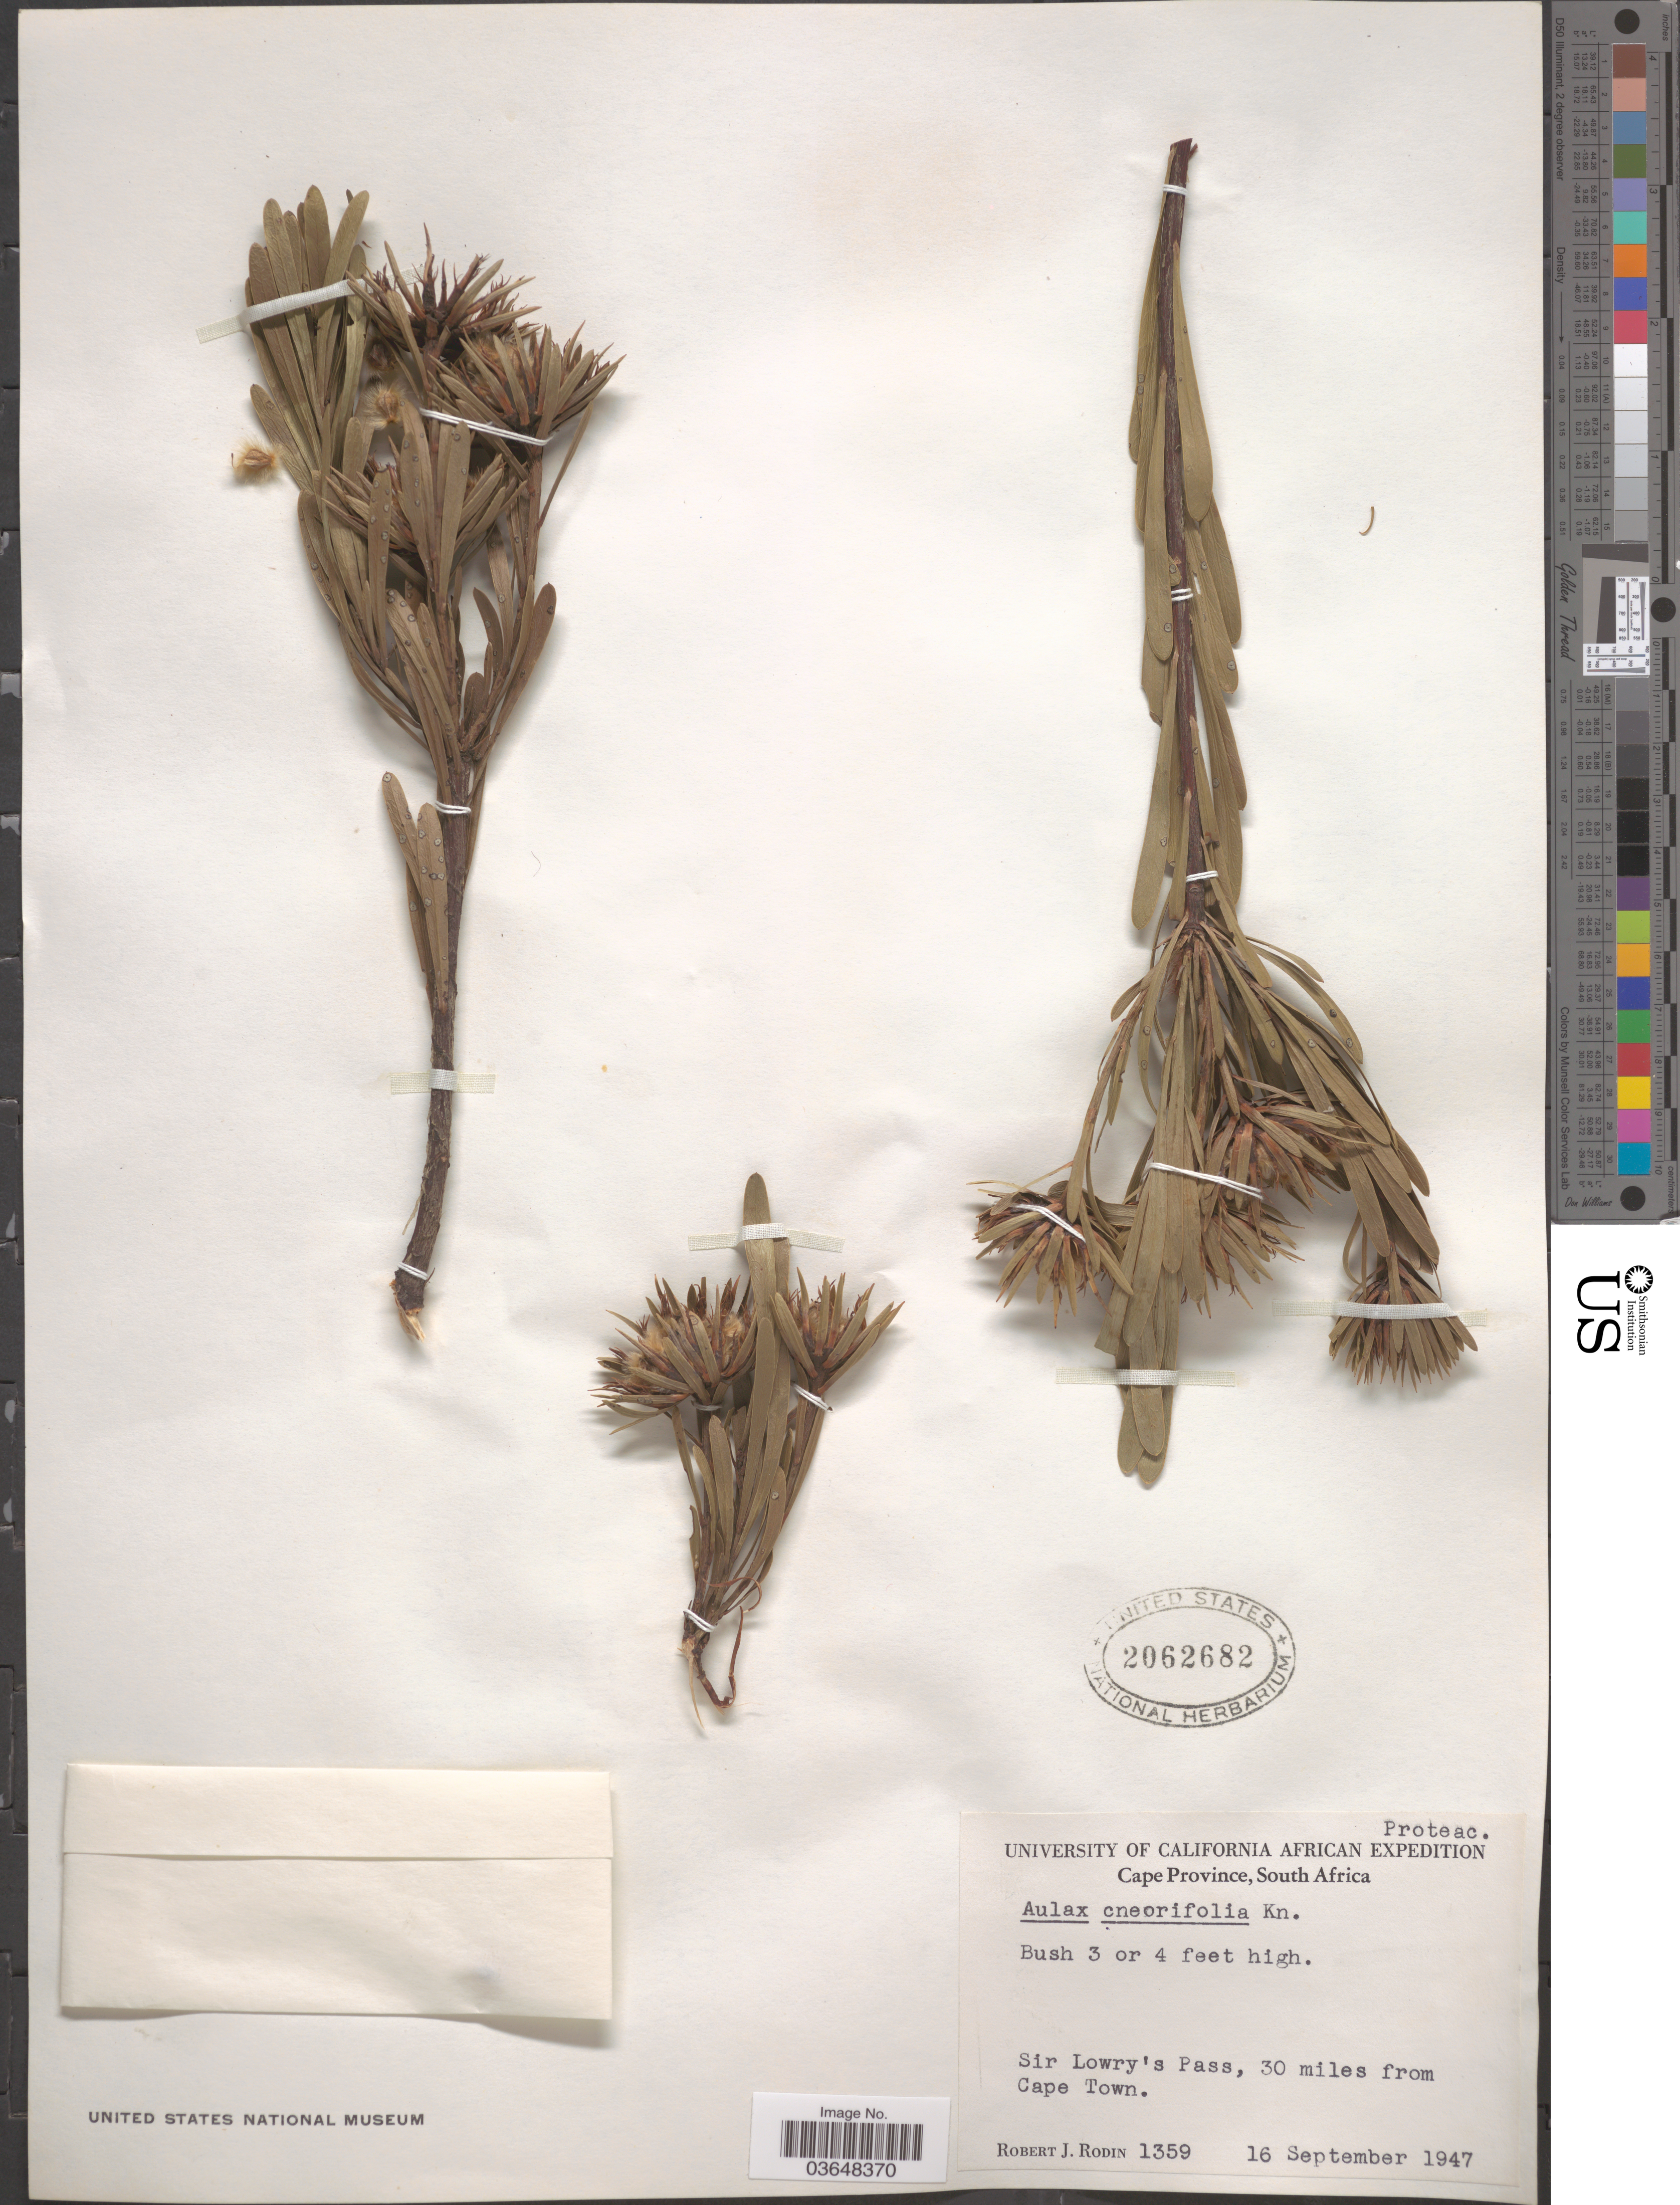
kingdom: Plantae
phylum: Tracheophyta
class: Magnoliopsida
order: Proteales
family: Proteaceae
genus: Aulax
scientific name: Aulax cneorifolia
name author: Knight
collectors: R. J. Rodin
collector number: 1359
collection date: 1947-09-16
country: South Africa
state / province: Western Cape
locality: Sir Lowry's Pass, 30 miles from Cape Town.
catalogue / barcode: US 2062682